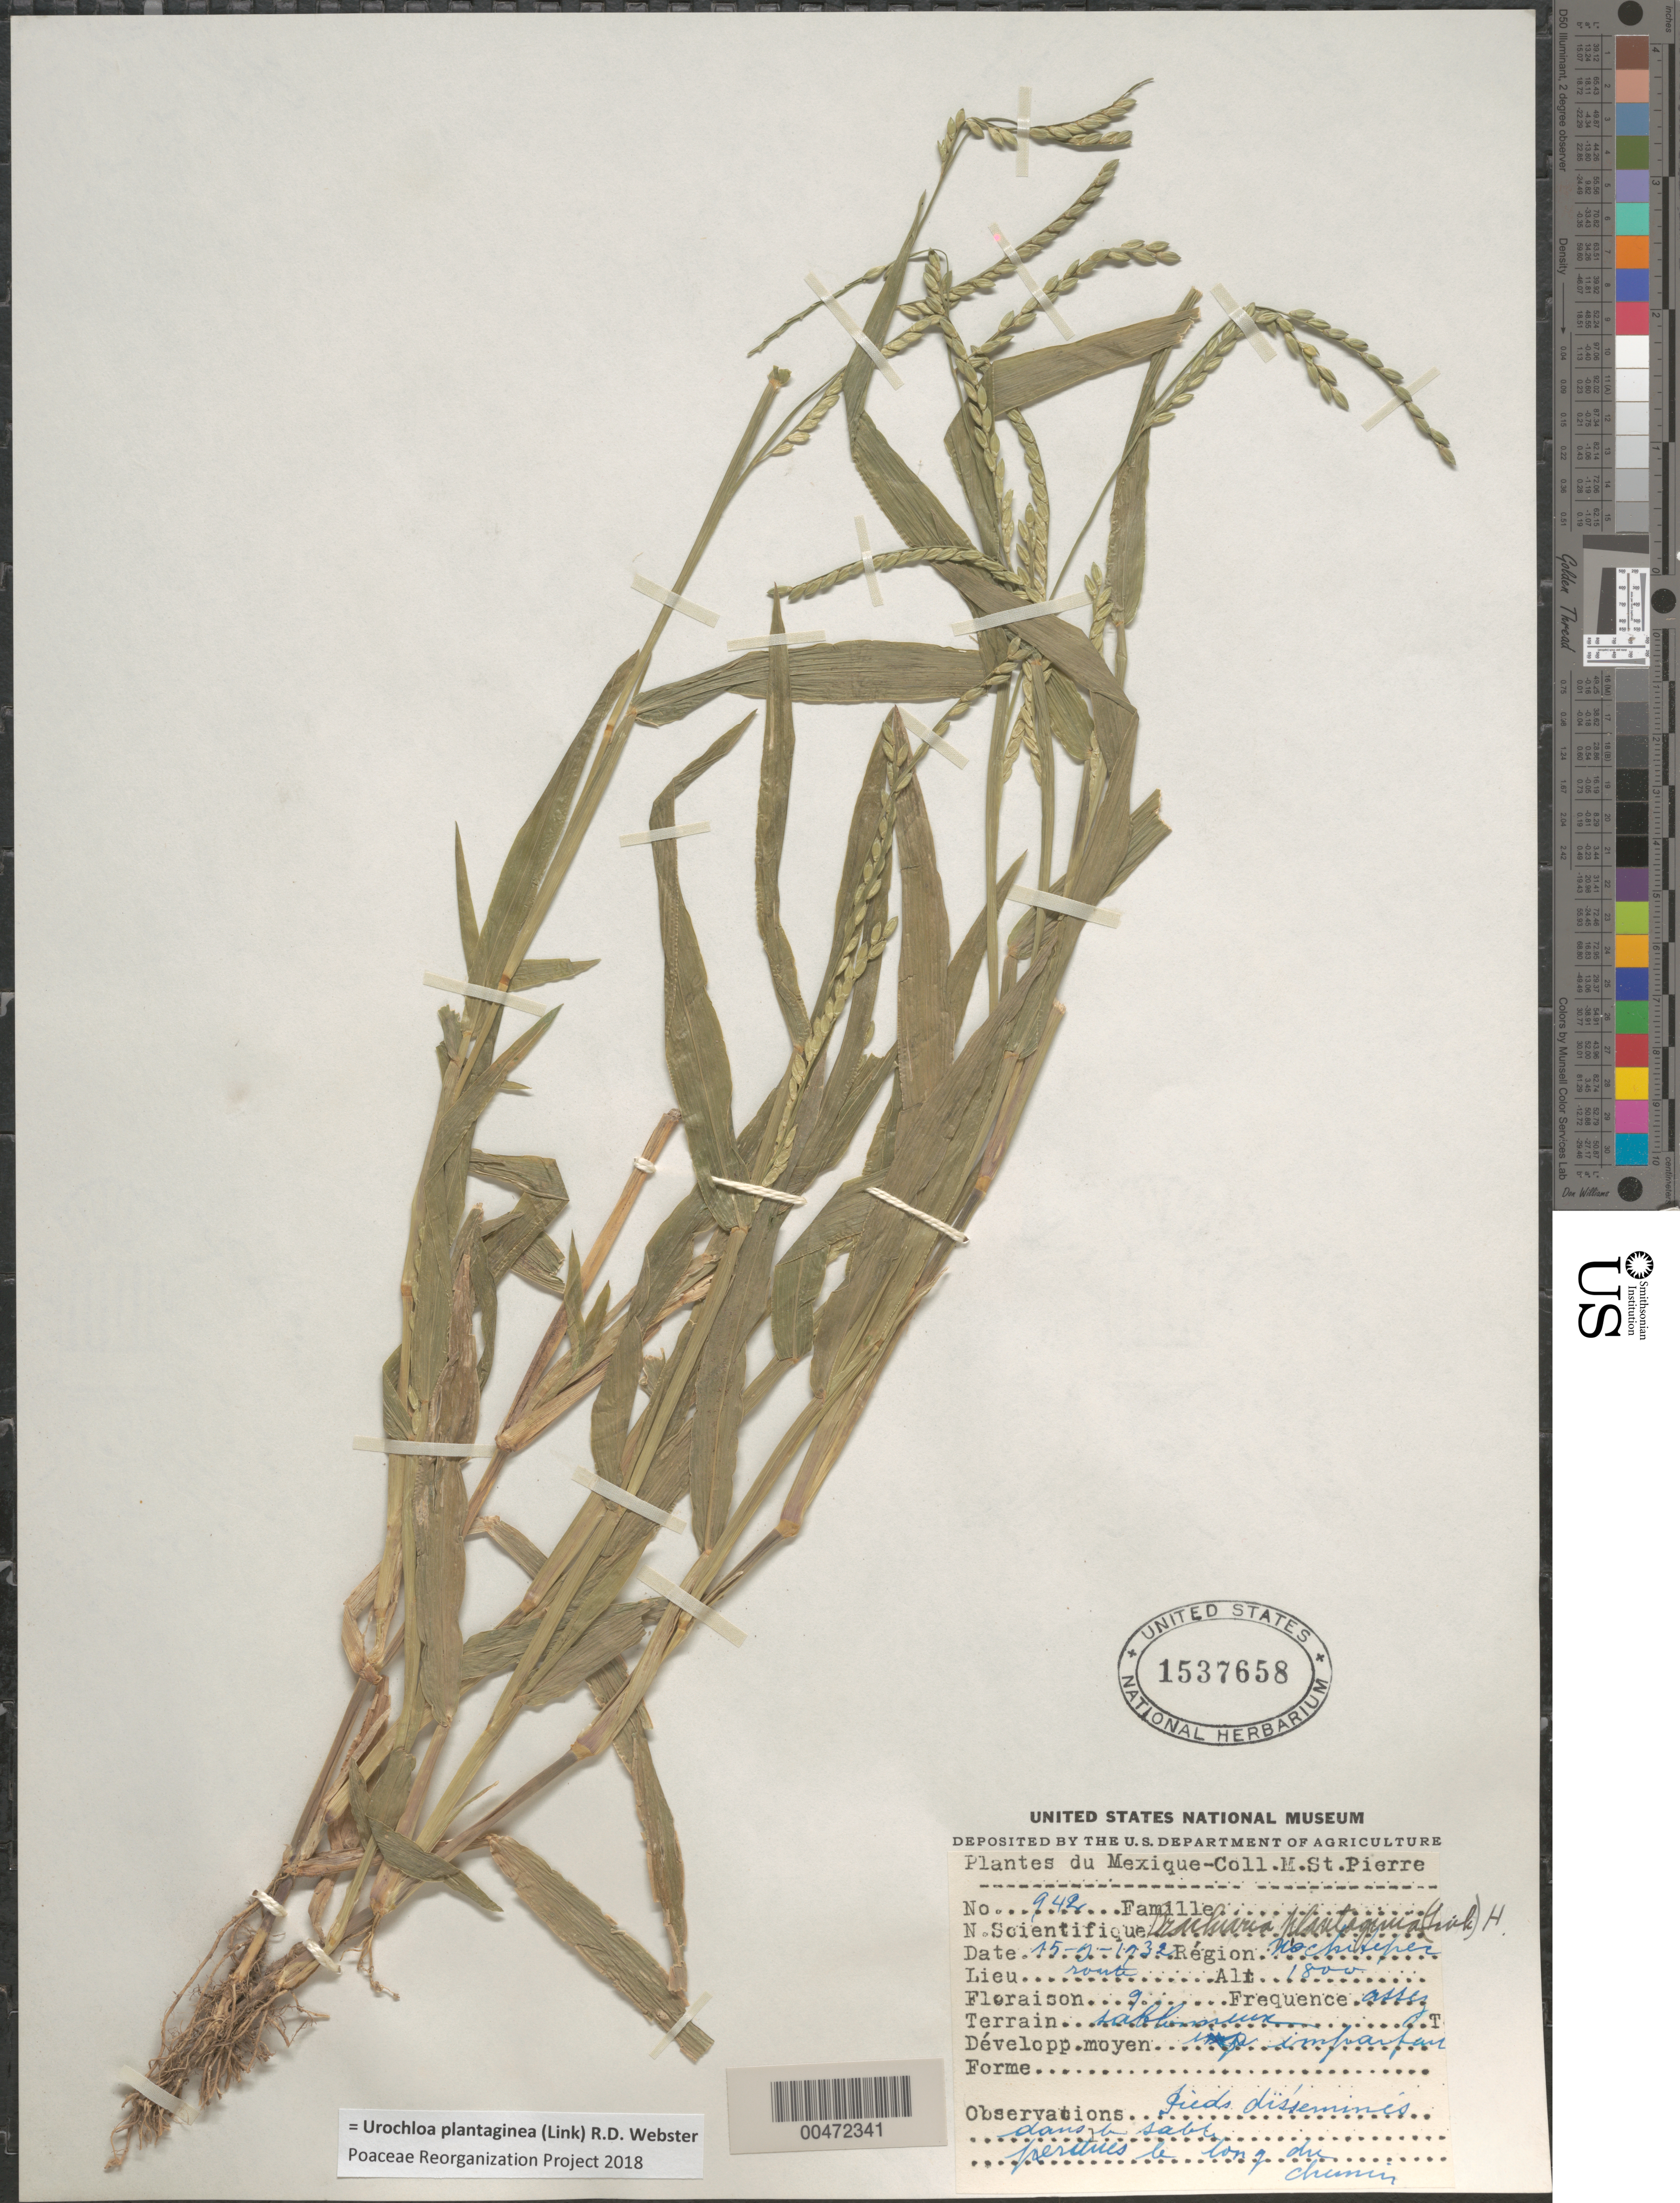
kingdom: Plantae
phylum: Tracheophyta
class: Liliopsida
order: Poales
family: Poaceae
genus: Urochloa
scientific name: Urochloa plantiginea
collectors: M. Saint-Pierre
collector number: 942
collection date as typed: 15 Sep 1932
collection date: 1932-09-15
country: Mexico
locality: Xochitepec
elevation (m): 1800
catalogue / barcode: US 1537658